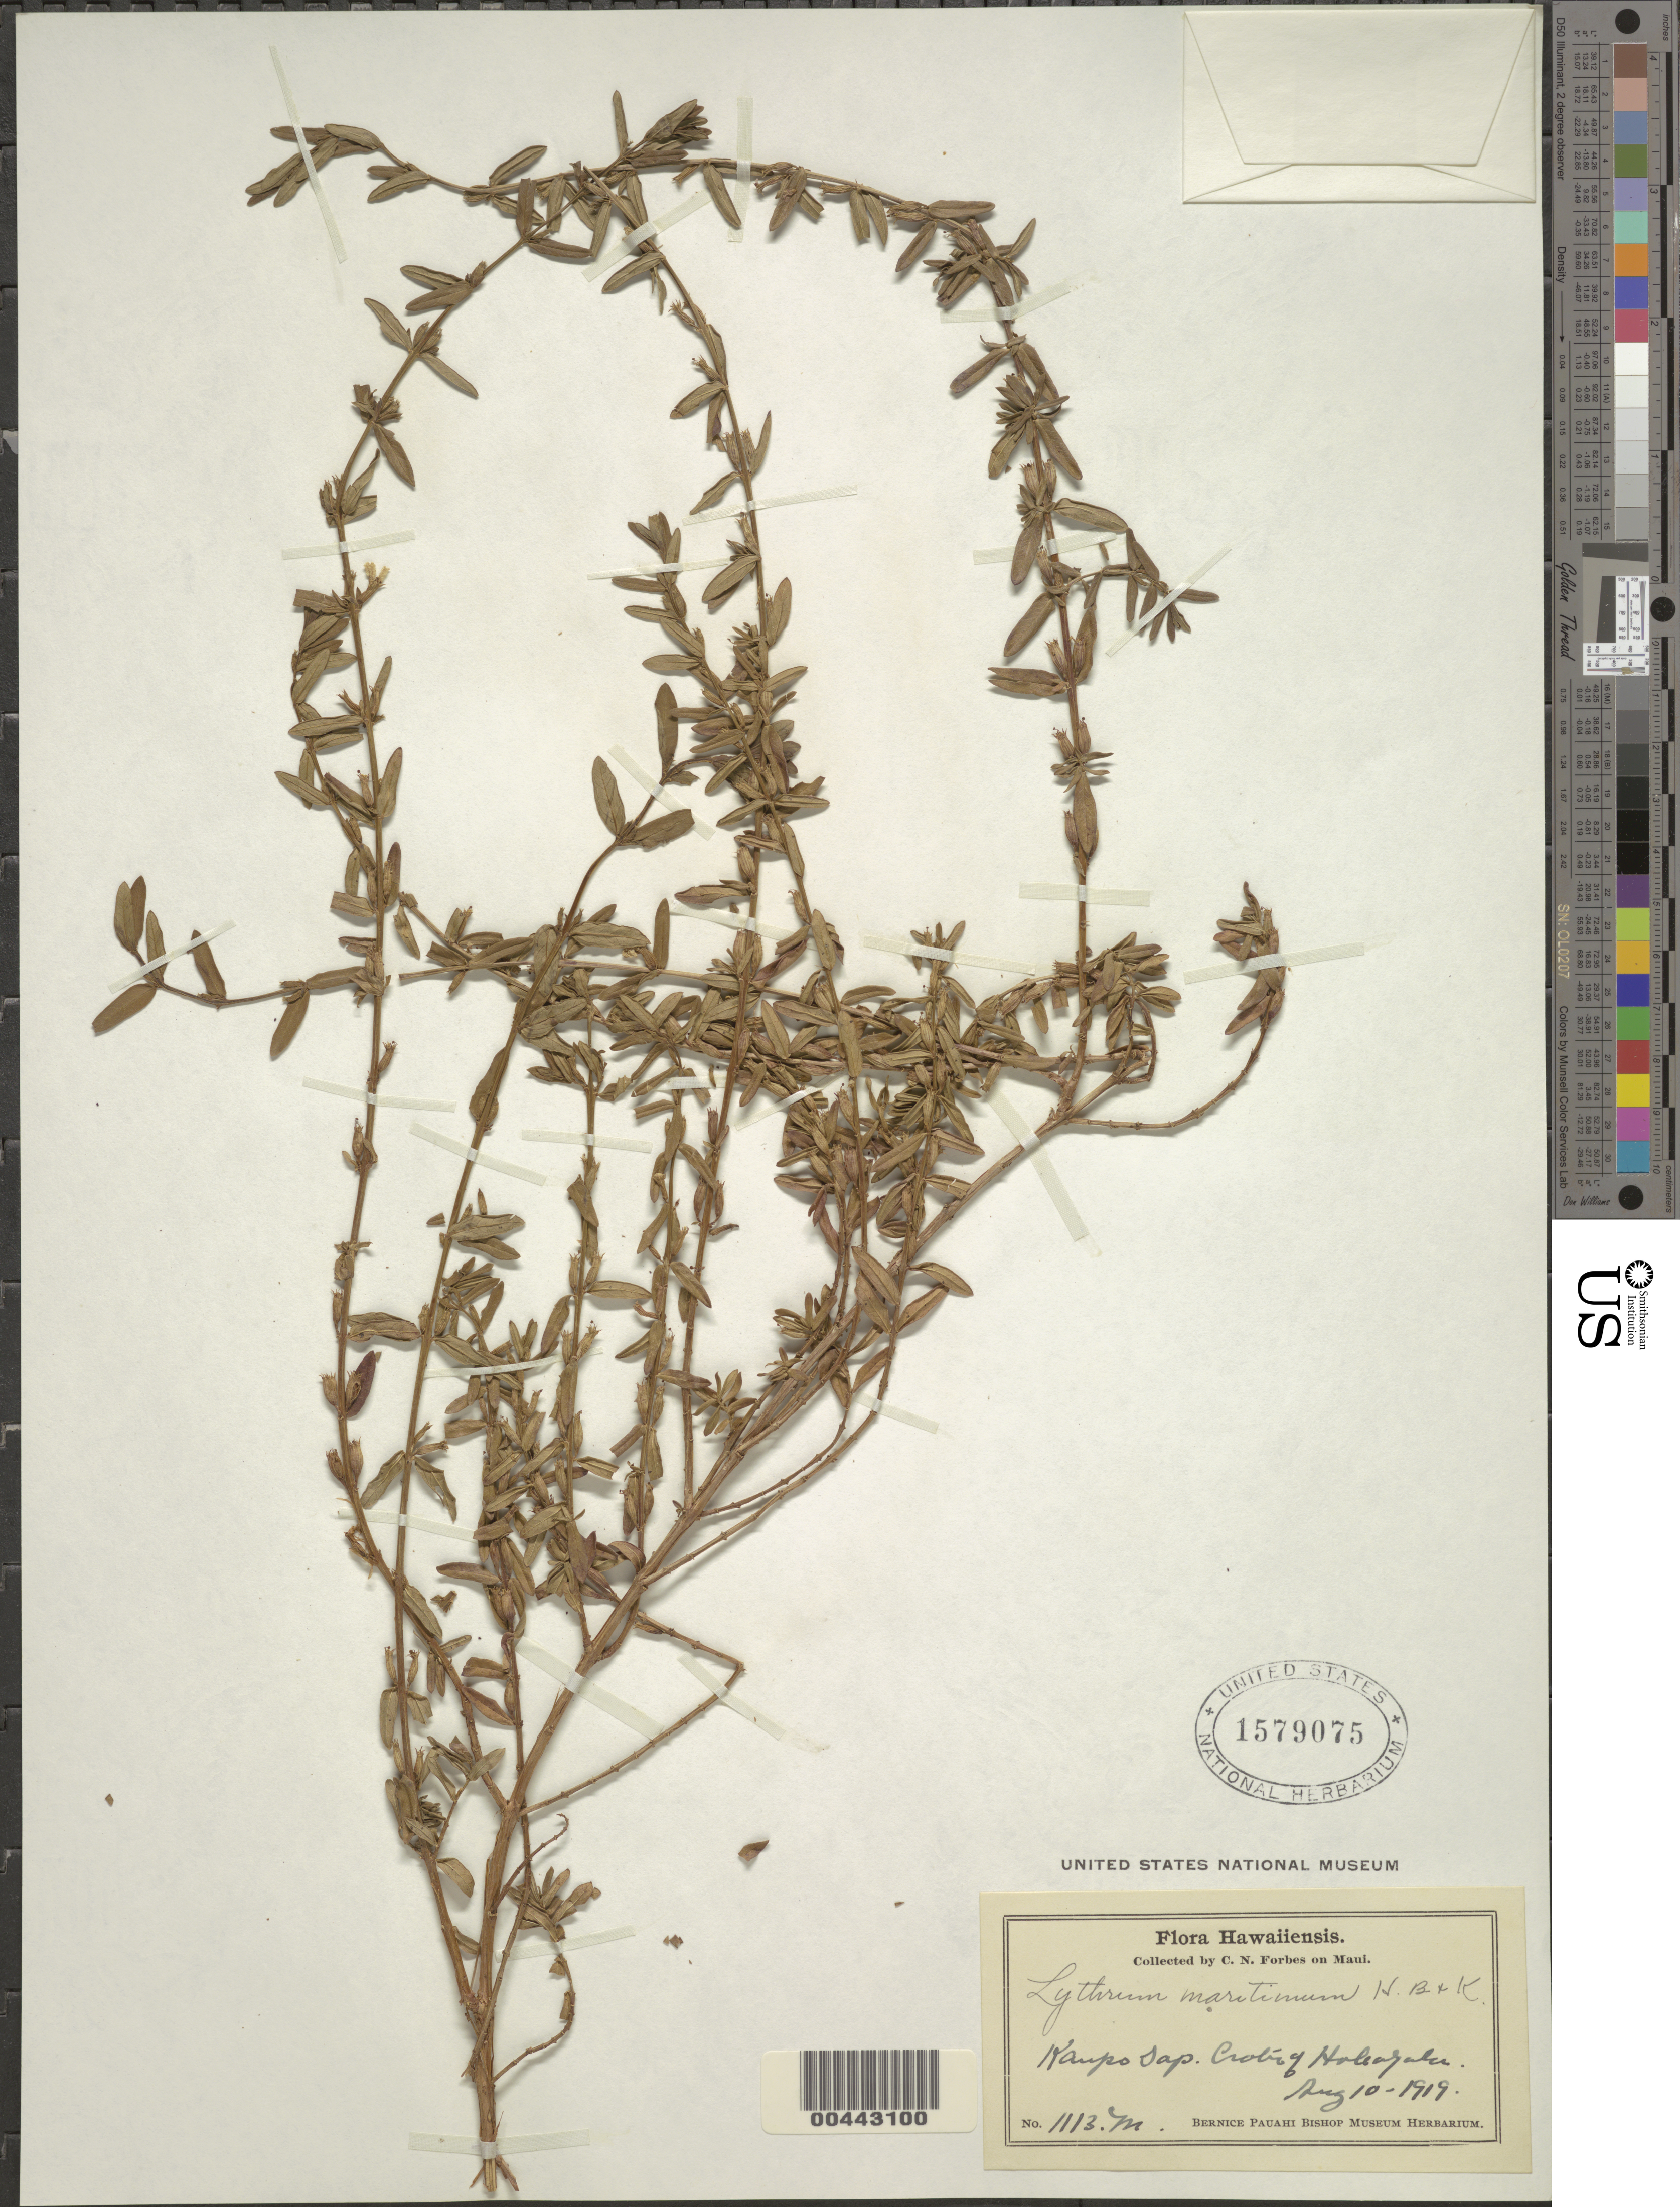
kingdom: Plantae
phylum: Tracheophyta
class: Magnoliopsida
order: Myrtales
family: Lythraceae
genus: Lythrum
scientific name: Lythrum maritimum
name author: Kunth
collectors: C. N. Forbes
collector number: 1113.M.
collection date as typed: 10 Aug 1919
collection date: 1919-08-10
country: United States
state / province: Hawaii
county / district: Maui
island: Maui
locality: Kaupo Gap. Crater of Haleakala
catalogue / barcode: US 1579075